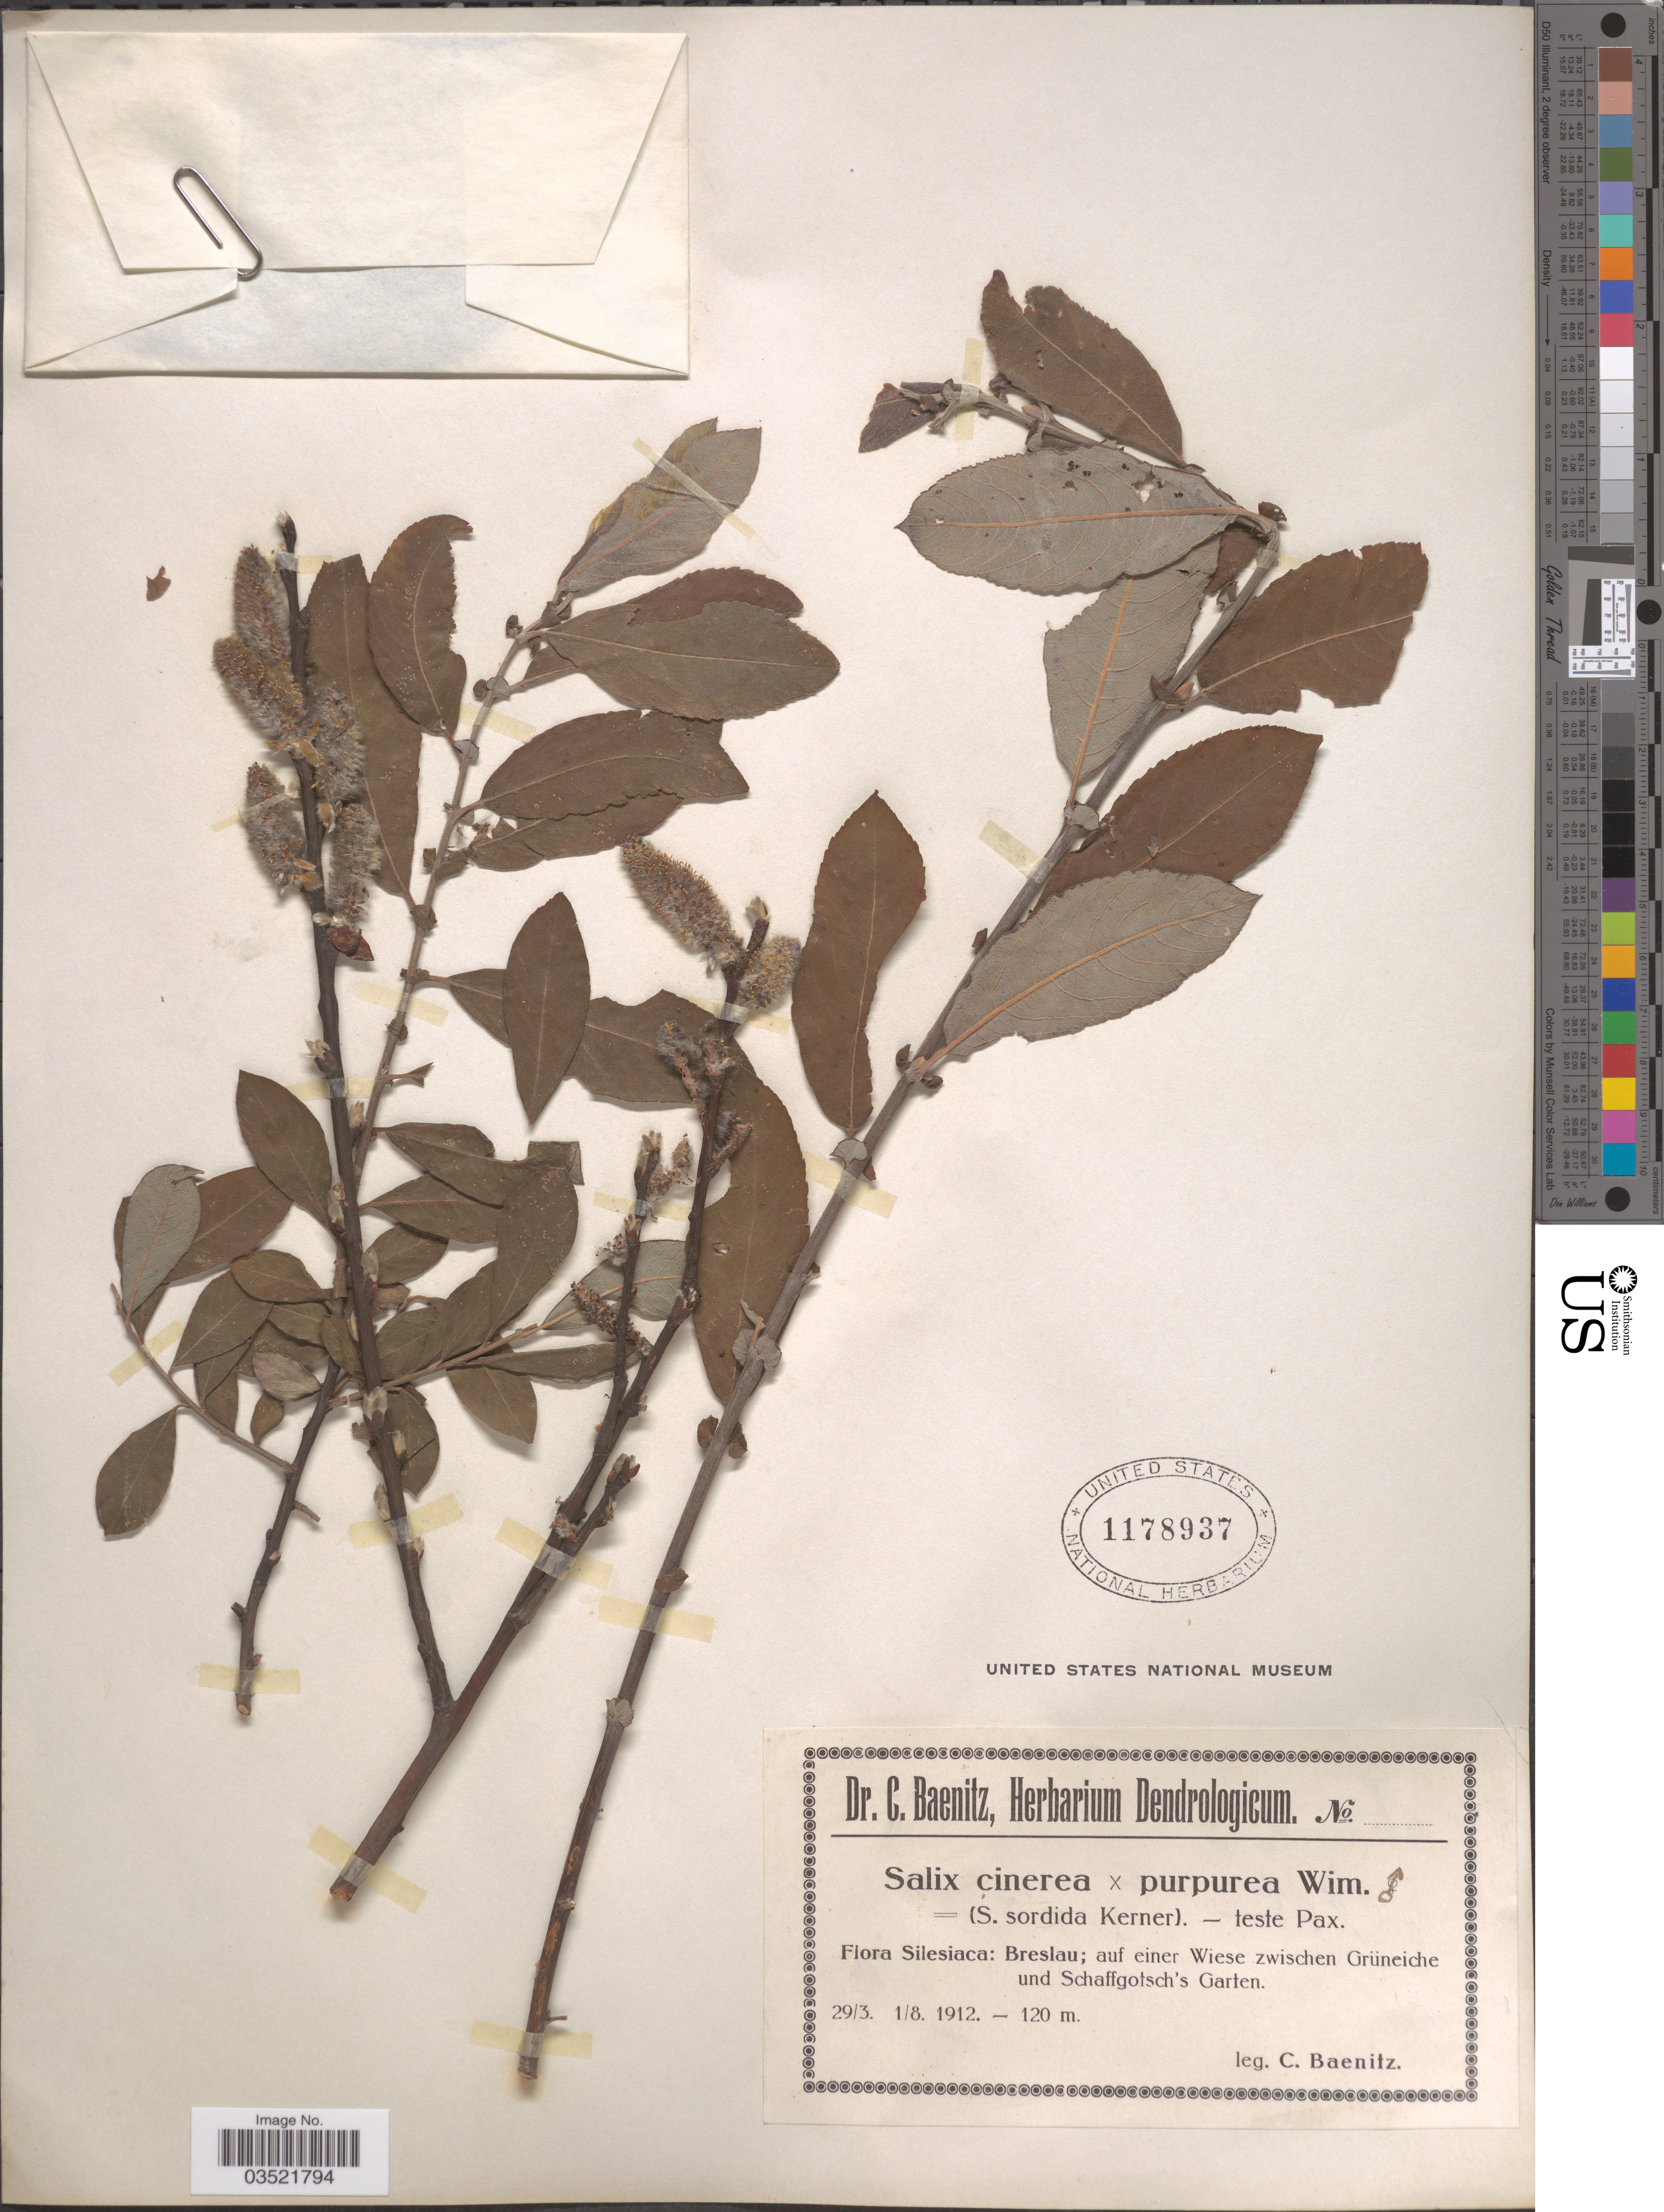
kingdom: Plantae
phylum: Tracheophyta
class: Magnoliopsida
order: Malpighiales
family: Salicaceae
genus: Salix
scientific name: Salix cinerea x S. purpurea L.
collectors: C. G. Baenitz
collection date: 1912-03-29/1912-08-01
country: Poland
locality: Silesiaca: Breslau; auf einer Wiese zwischen Grüneiche und Schaffgotsch's Garten.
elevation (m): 120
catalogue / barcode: US 1178937